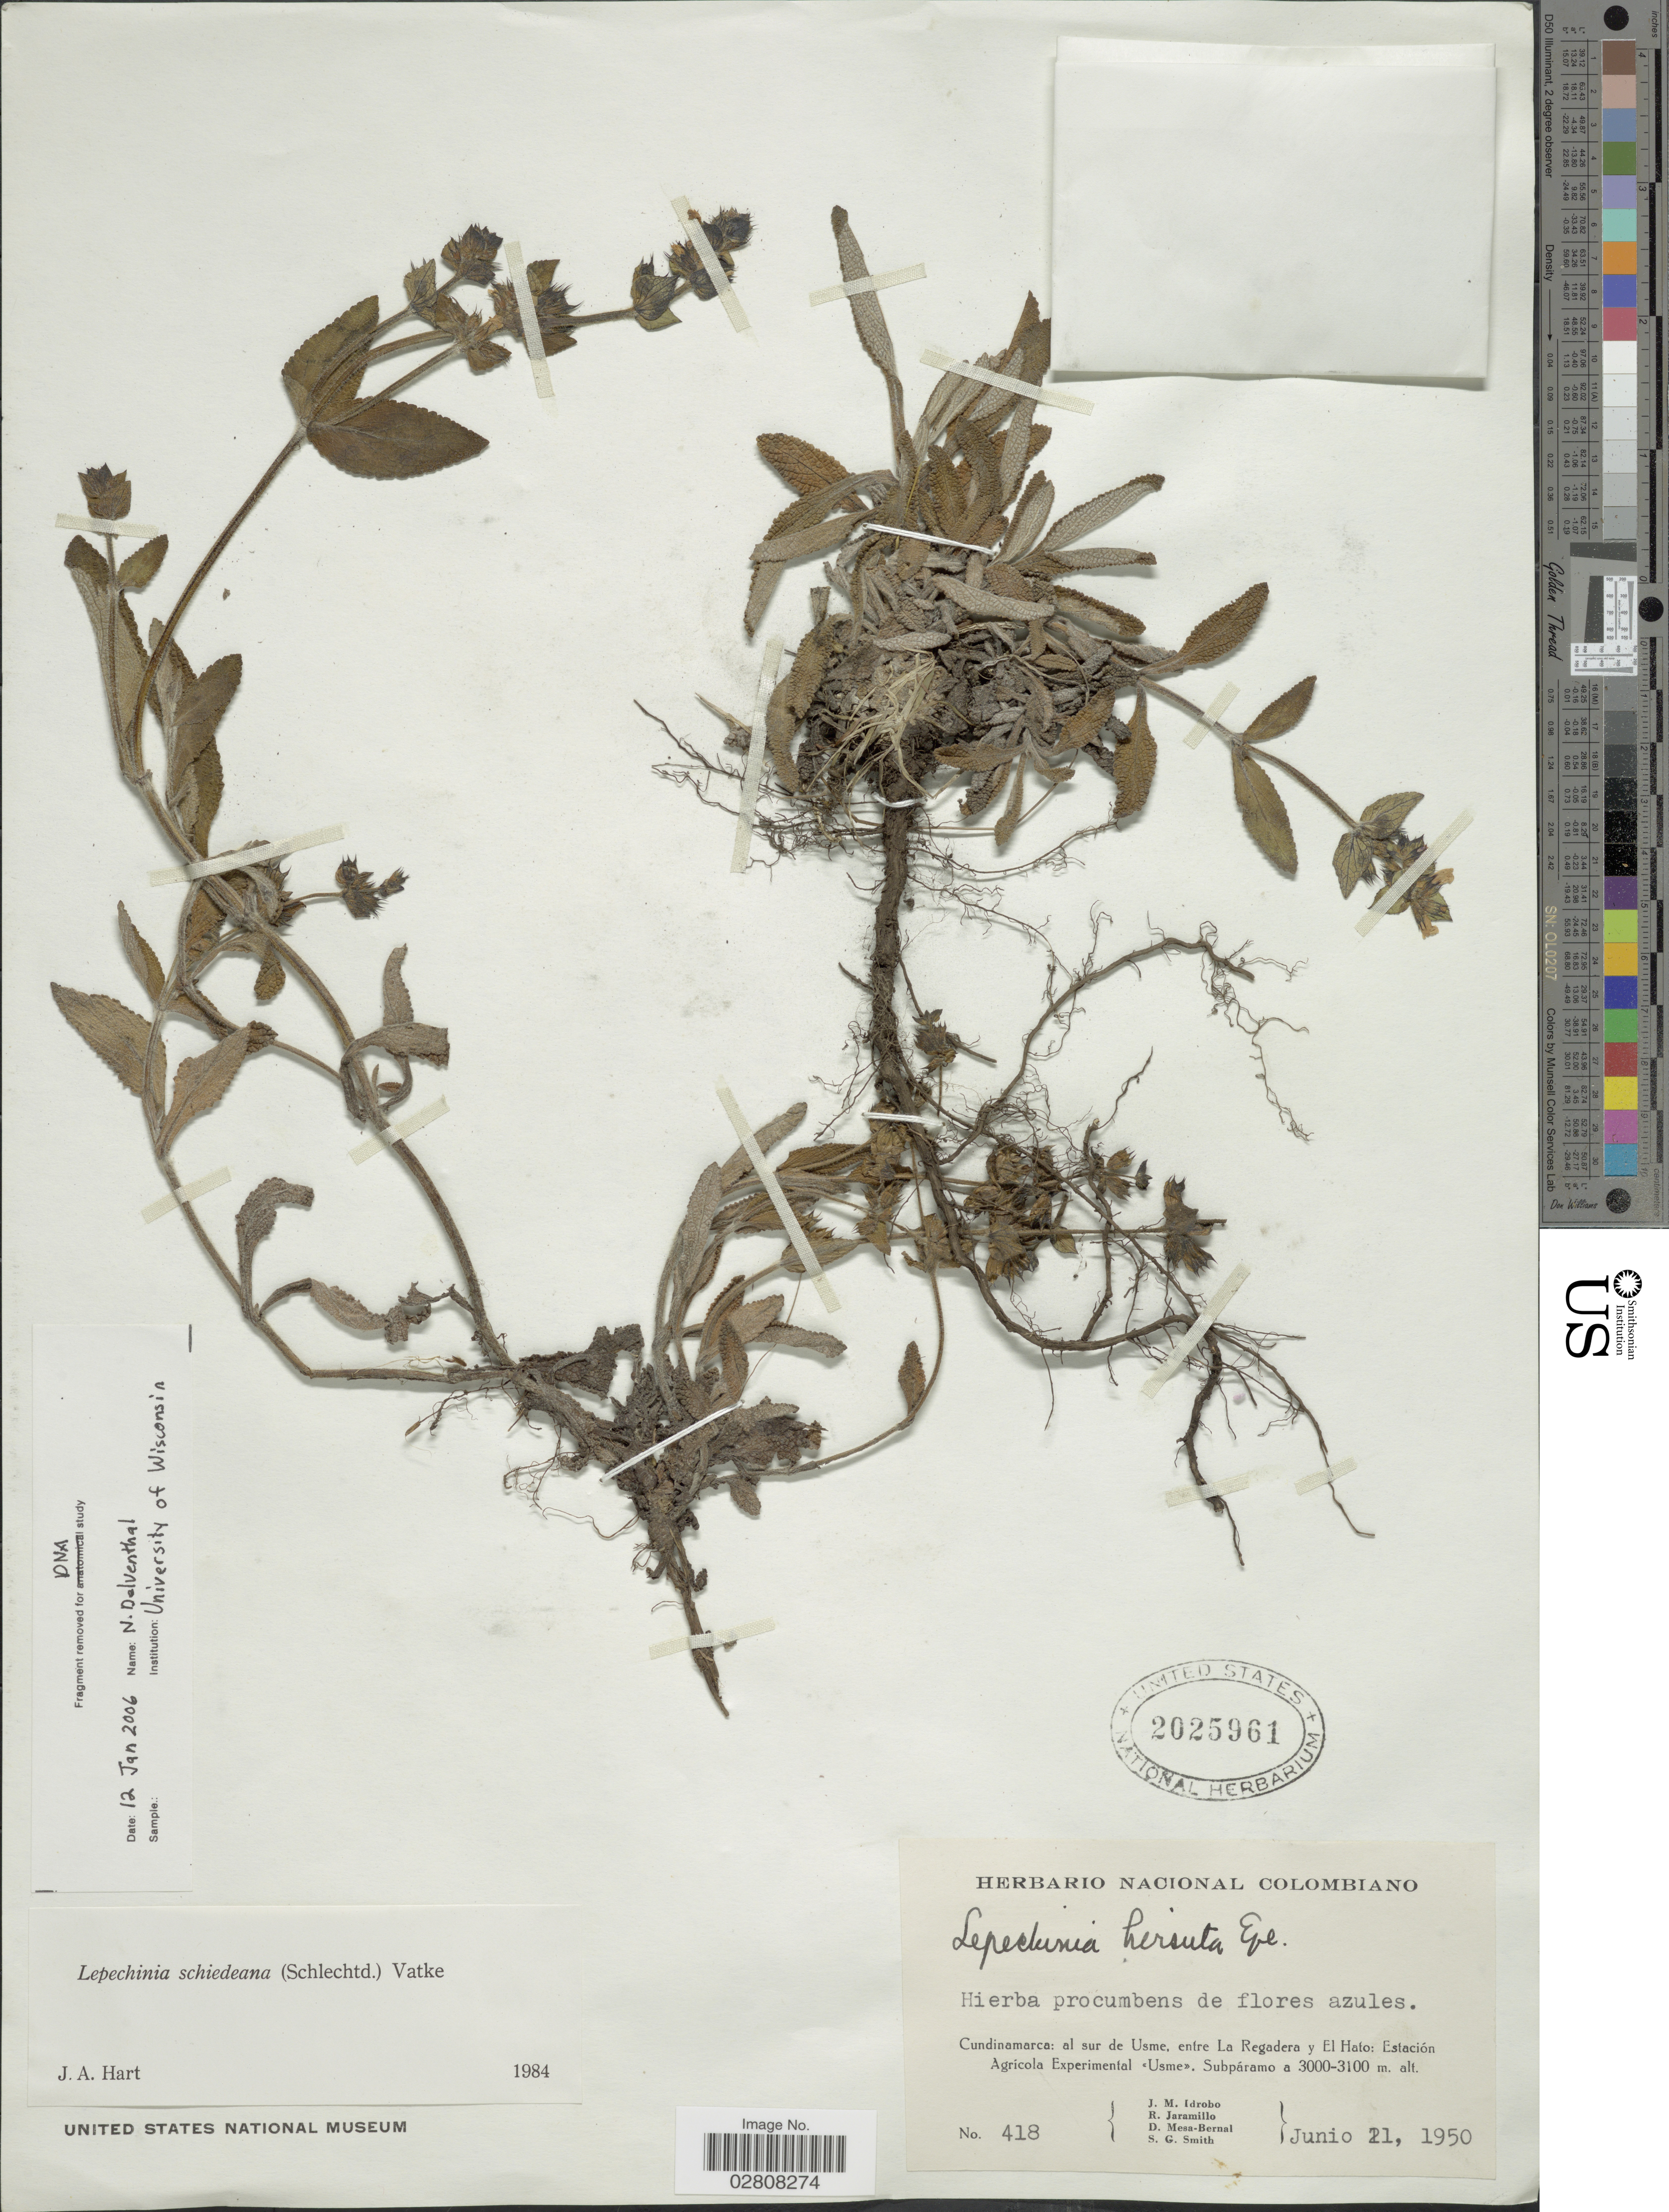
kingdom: Plantae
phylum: Tracheophyta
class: Magnoliopsida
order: Lamiales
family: Lamiaceae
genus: Lepechinia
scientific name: Lepechinia schiedeana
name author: (Schltdl.) Vatke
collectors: J. M. Idrobo, R. Jaramillo M., D. Mesa Bernal & S. G. Smith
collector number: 418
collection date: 1950-06-21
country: Colombia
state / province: Cundinamarca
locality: Cundinamarca: al sur de Usme, entre La Regadera y El Hato: Estación Agricola Experimental <<Usme>>.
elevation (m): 3000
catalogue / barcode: US 2025961